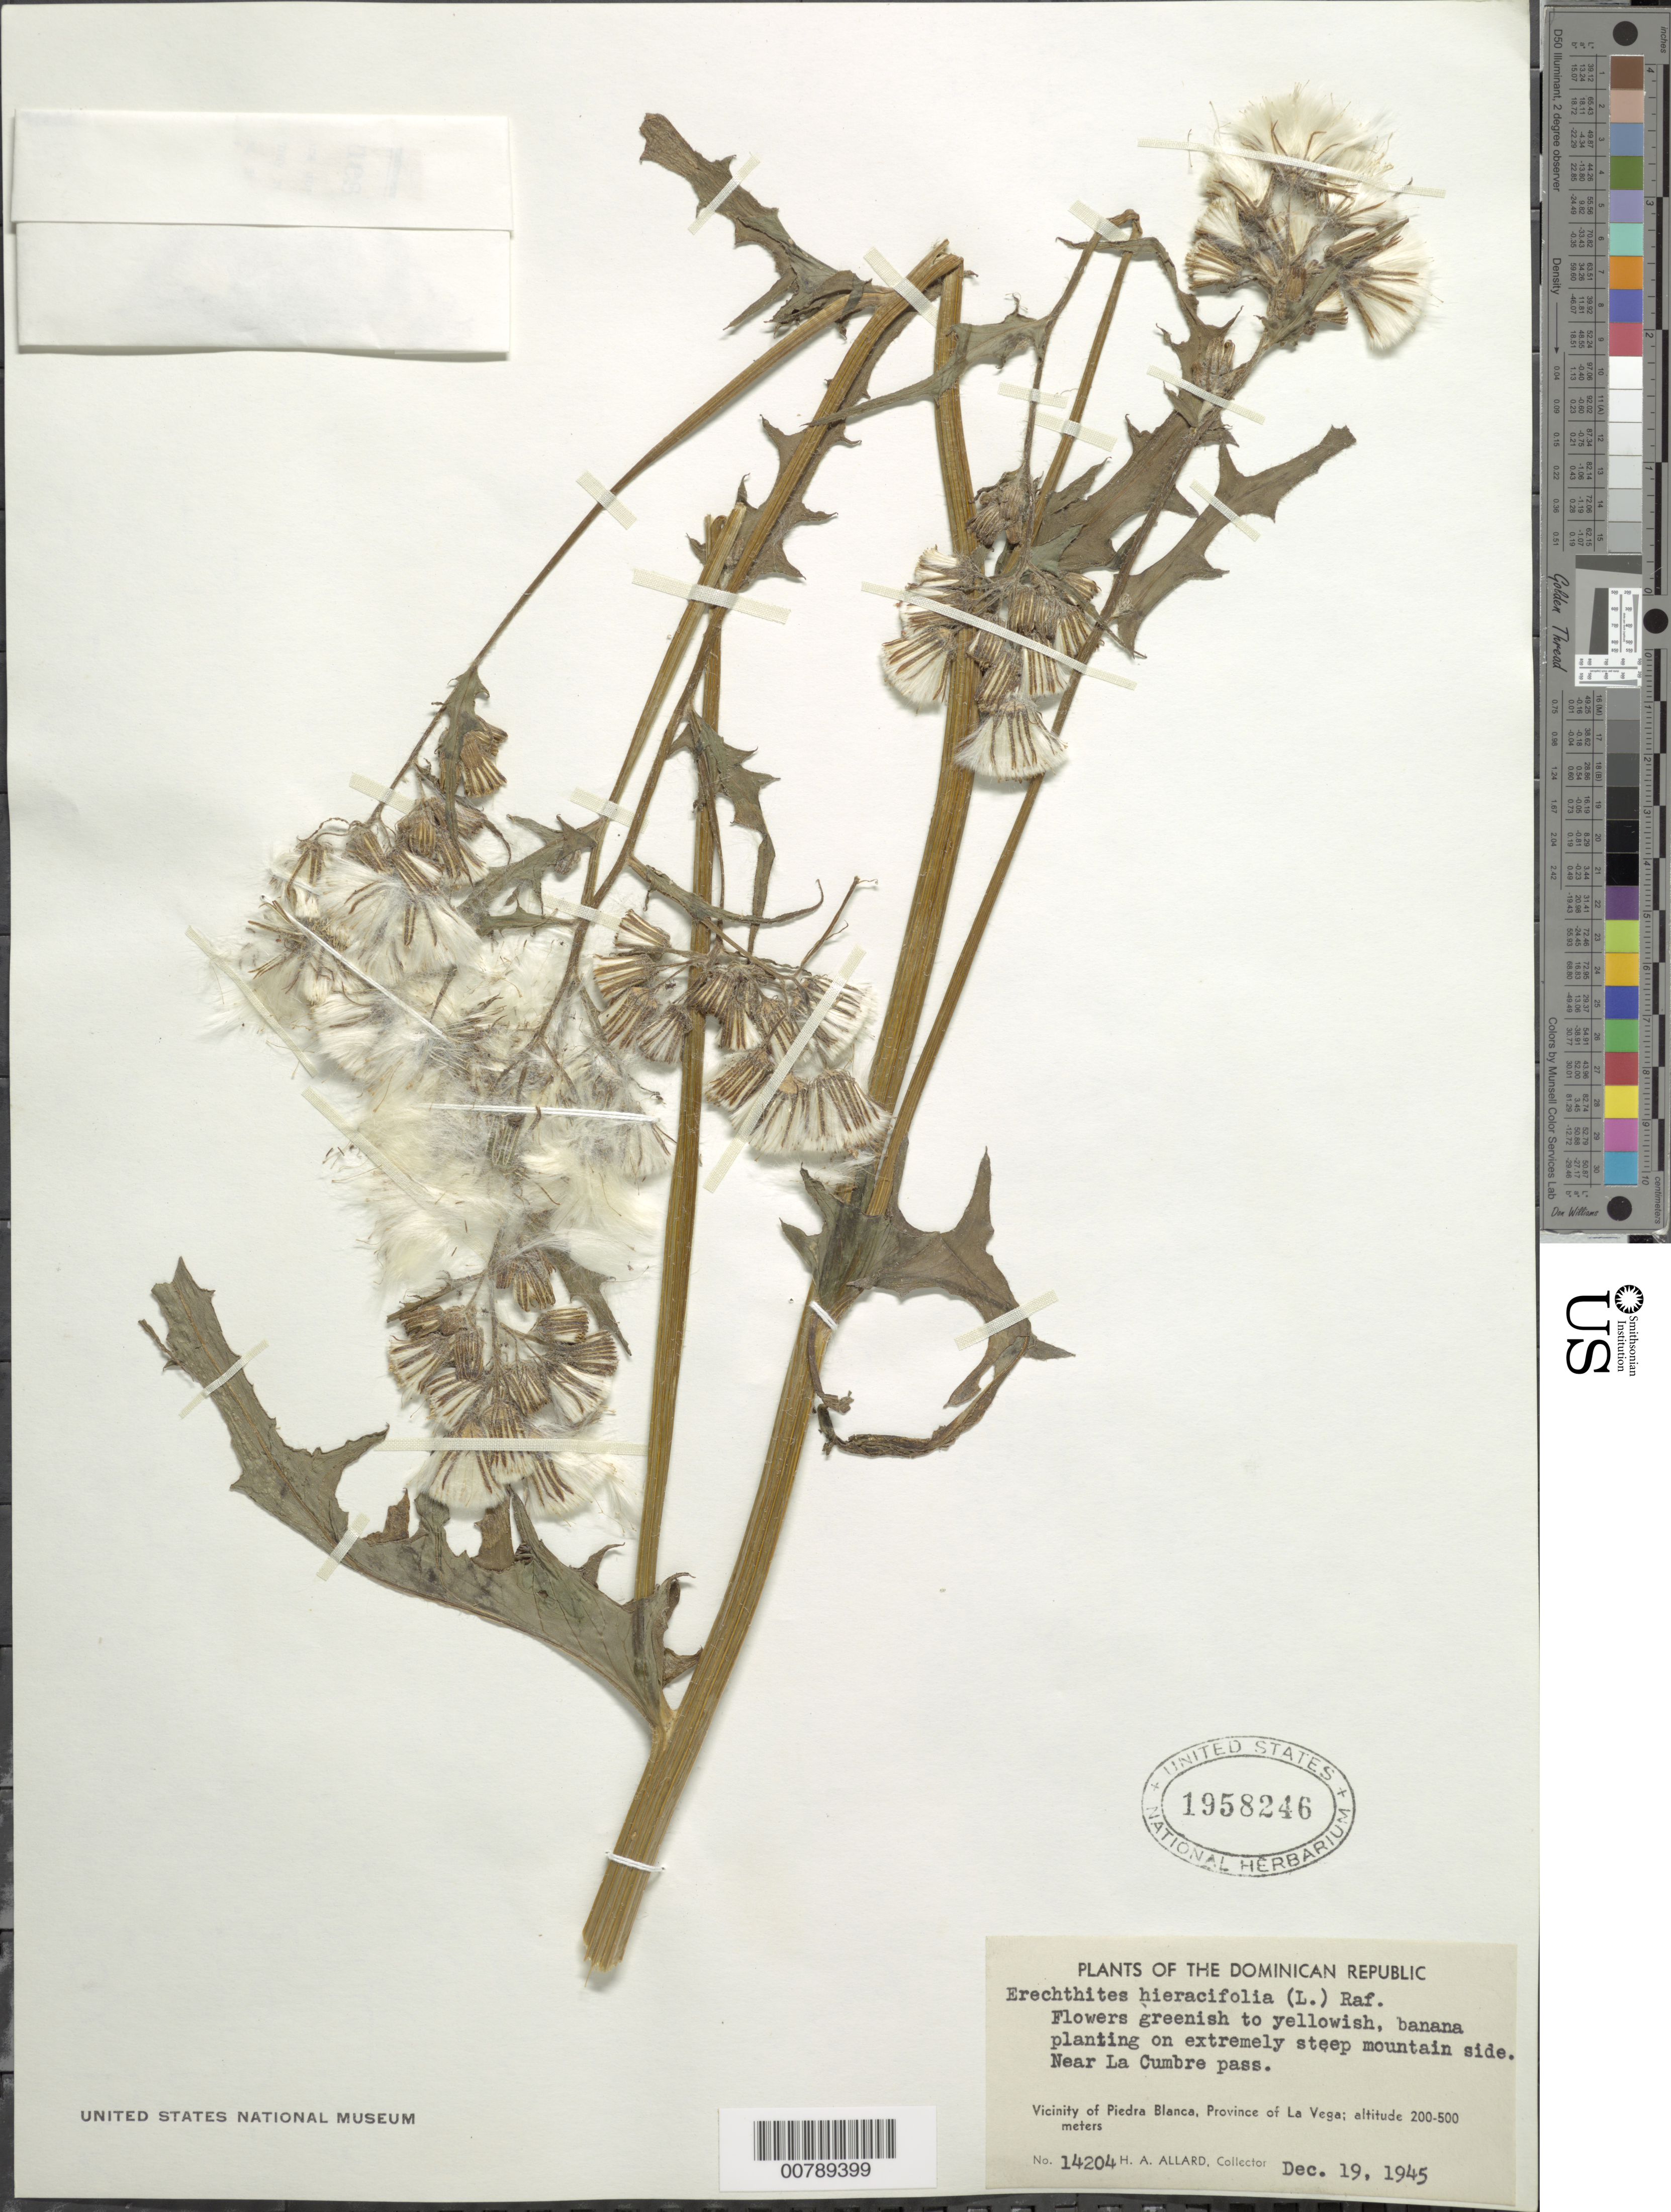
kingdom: Plantae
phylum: Tracheophyta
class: Magnoliopsida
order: Asterales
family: Asteraceae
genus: Erechtites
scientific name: Erechtites hieraciifolius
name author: (L.) Raf. ex DC.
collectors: H. A. Allard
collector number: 14204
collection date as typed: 19 Dec 1945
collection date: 1945-12-19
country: Dominican Republic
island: Hispaniola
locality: Vicinity of Piedra Blanca, Province of La Vega. Banana planting on extremely steep mountain side. Near La Cumbre pass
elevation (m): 200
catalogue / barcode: US 1958246